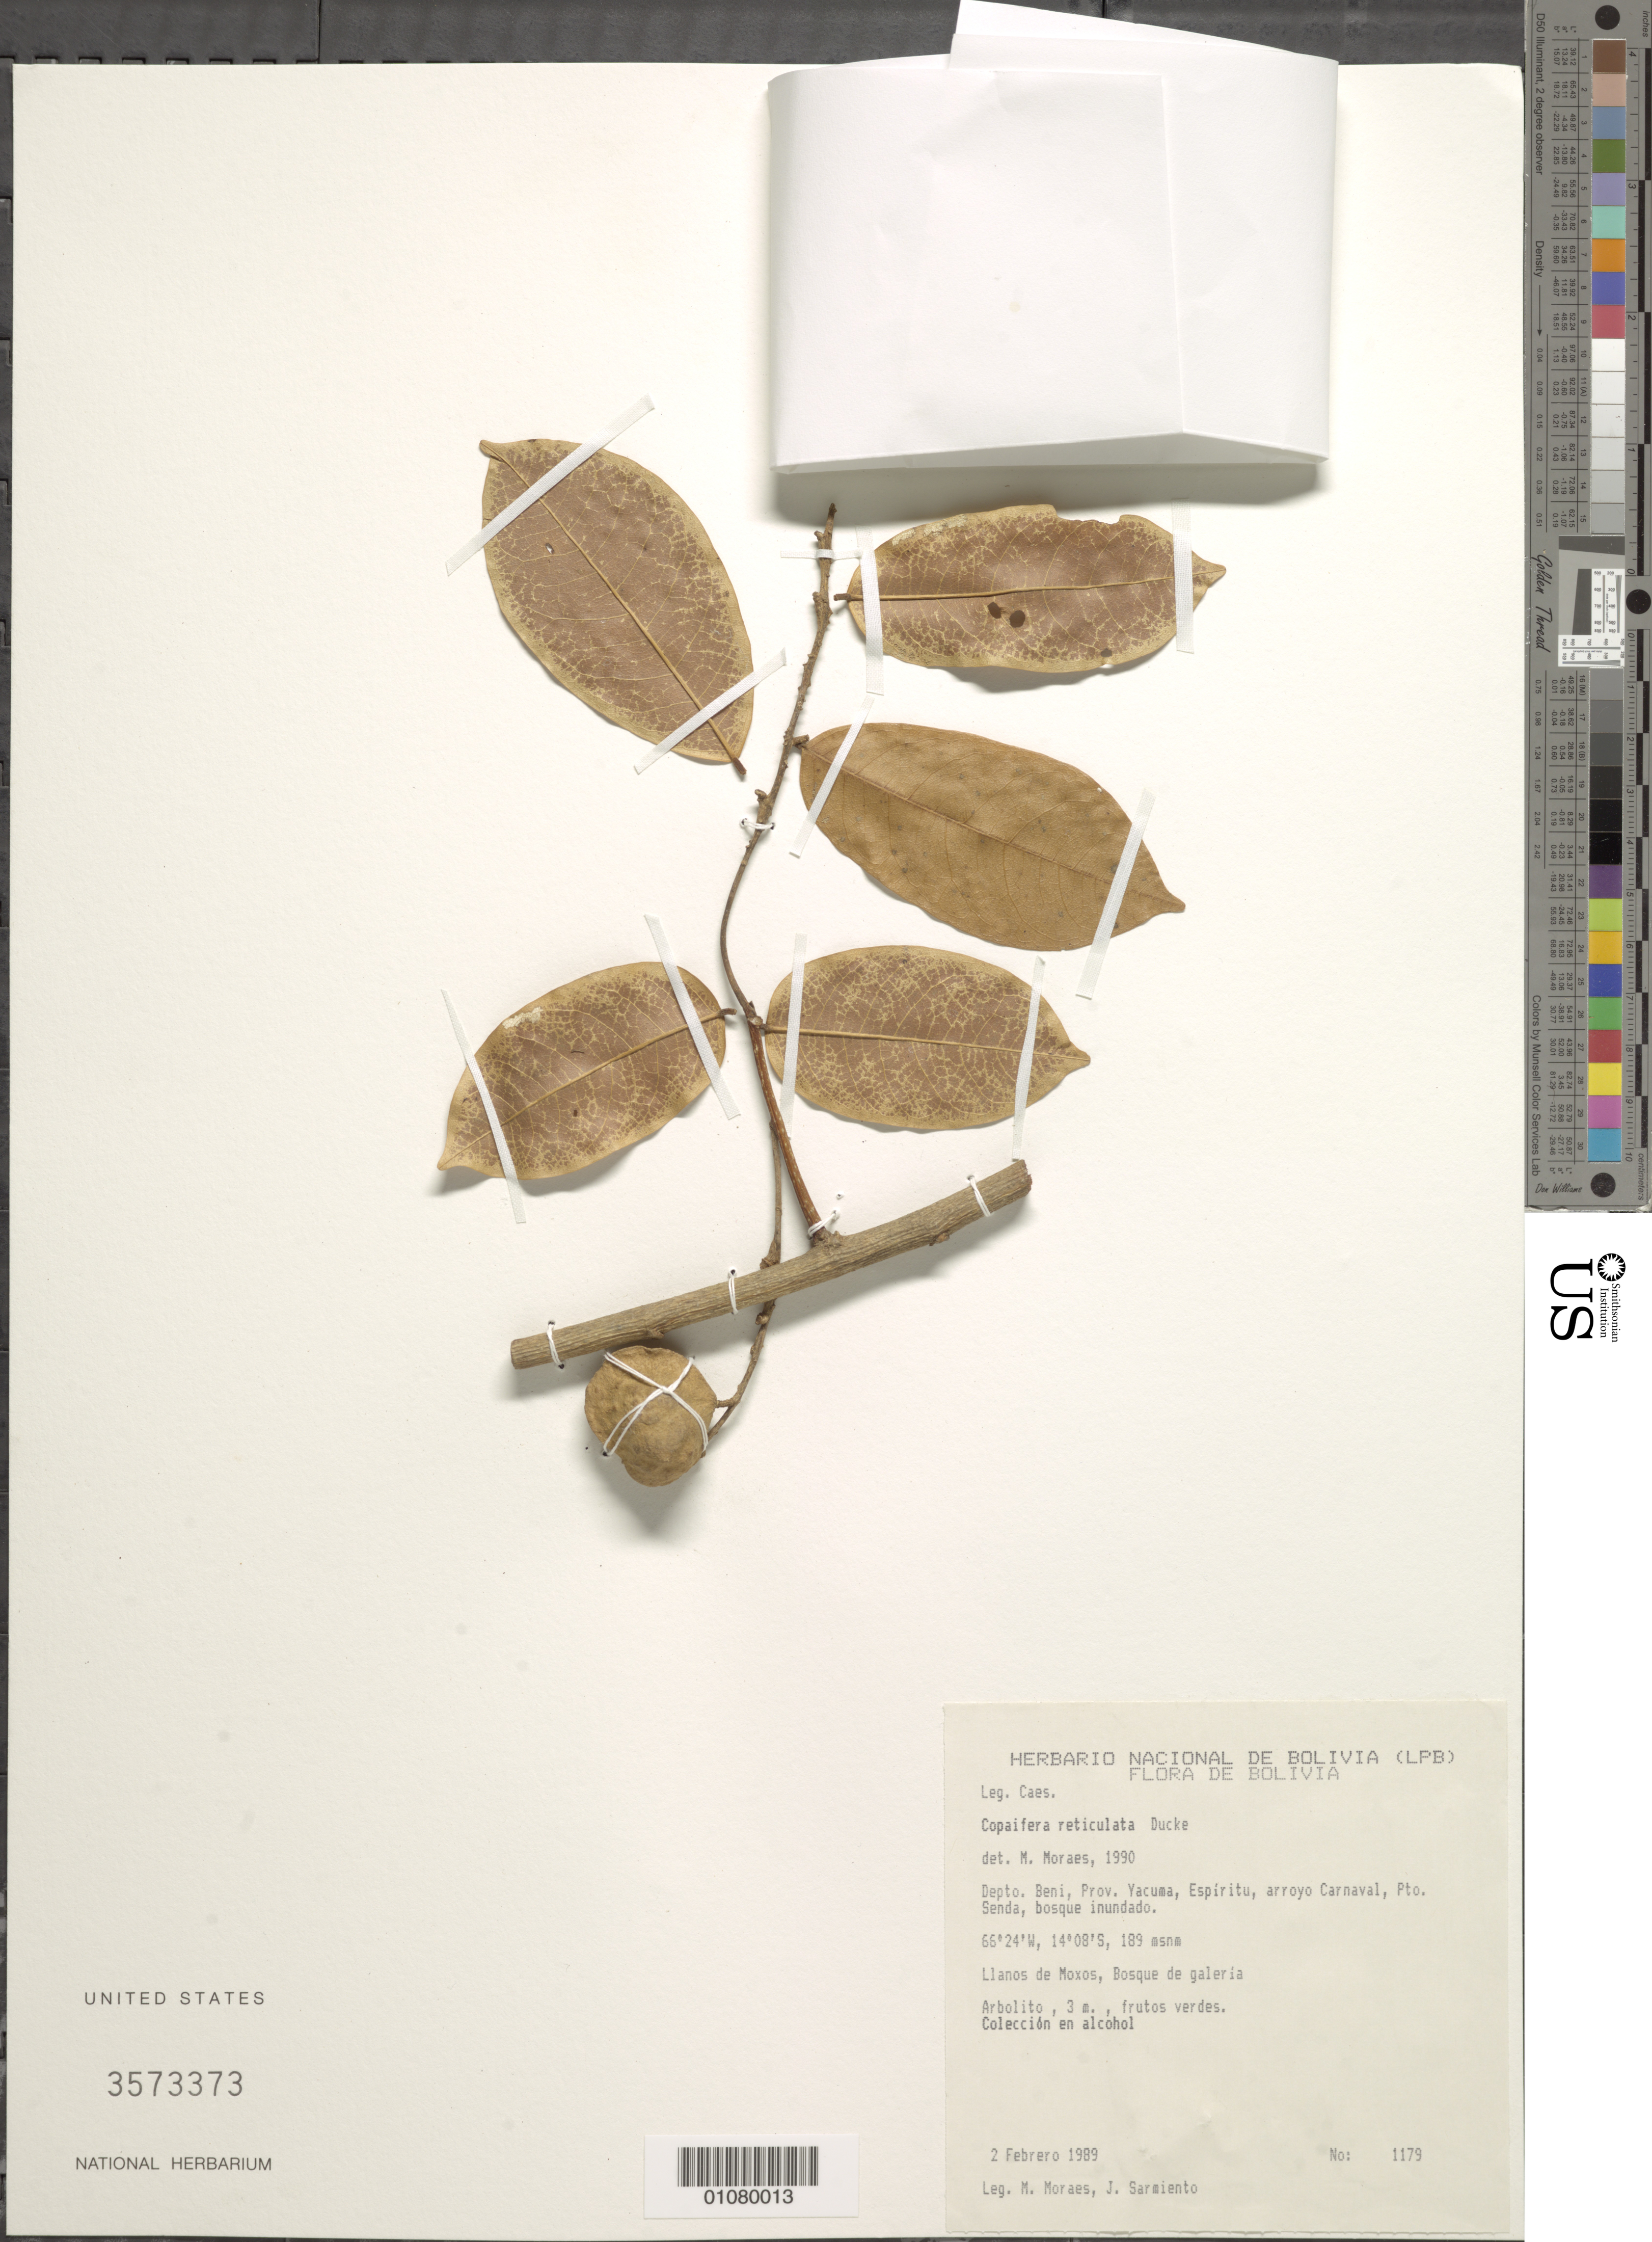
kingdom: Plantae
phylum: Tracheophyta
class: Magnoliopsida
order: Fabales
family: Fabaceae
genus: Copaifera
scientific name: Copaifera reticulata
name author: Ducke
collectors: M. Moraes R. & J. Sarmiento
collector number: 1179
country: Bolivia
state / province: Beni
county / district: Yacuma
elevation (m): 189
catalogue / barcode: US 3573373